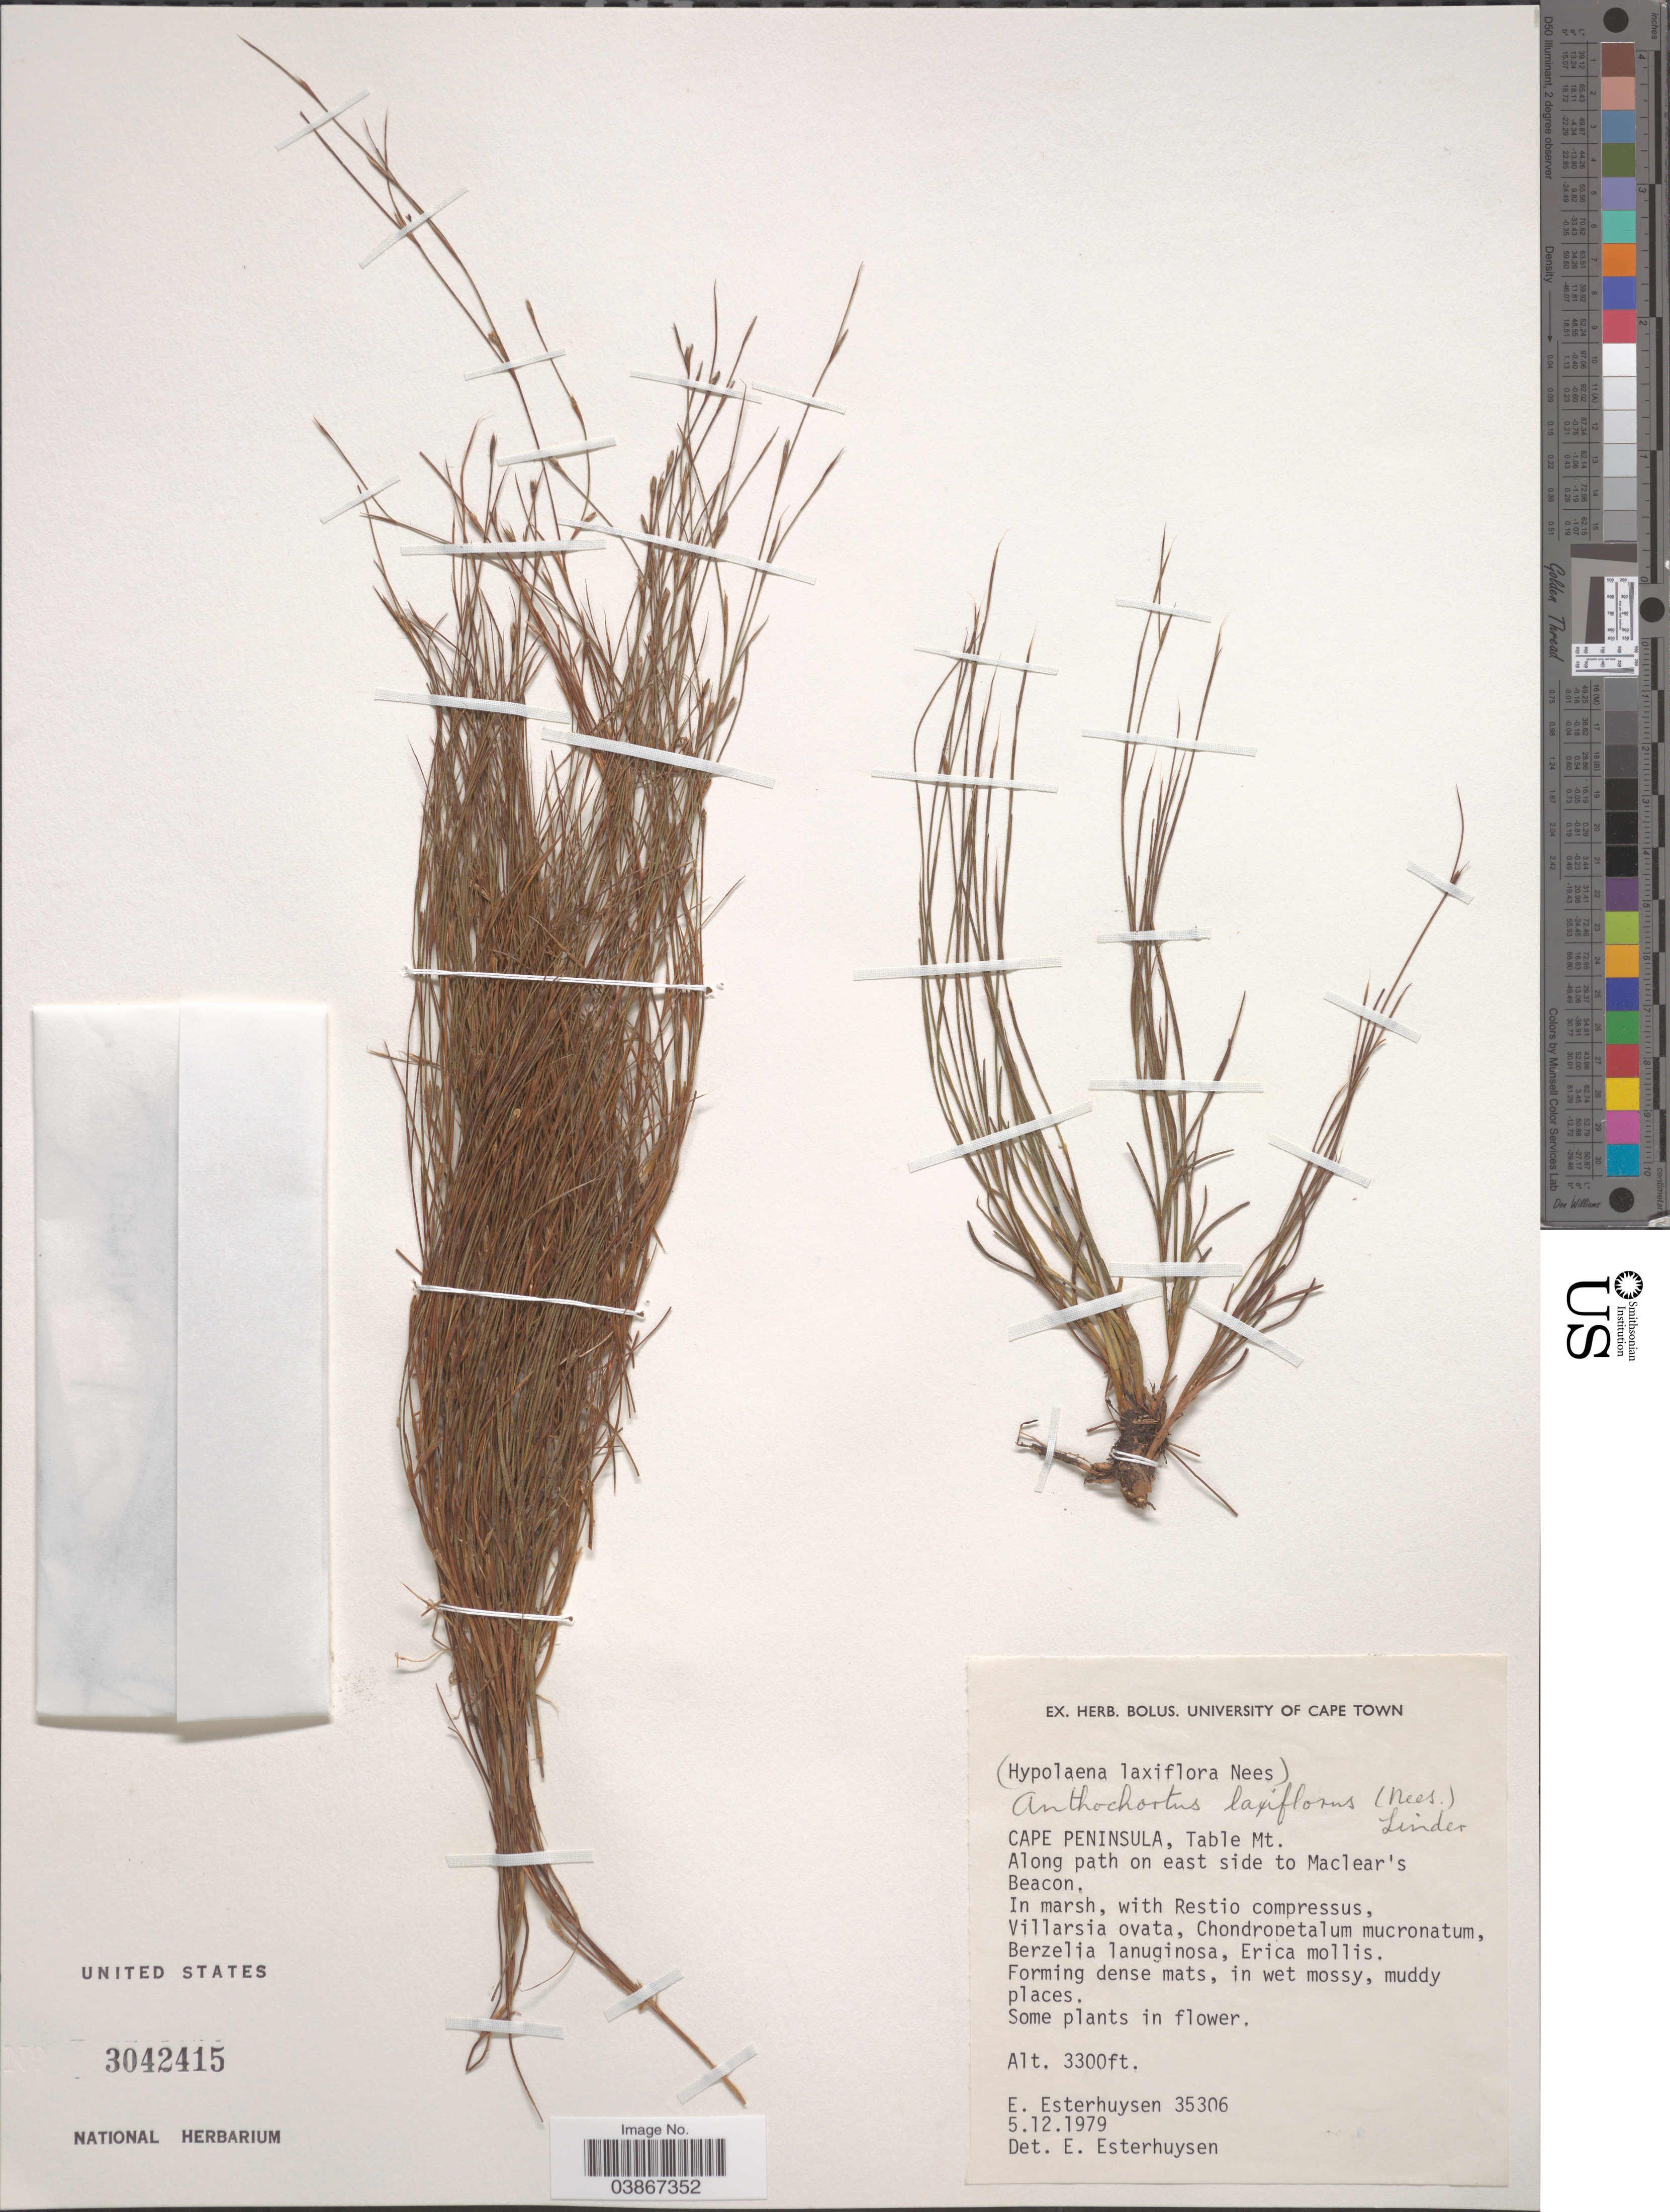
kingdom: Plantae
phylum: Tracheophyta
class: Liliopsida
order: Poales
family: Restionaceae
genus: Anthochortus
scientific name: Anthochortus laxiflorus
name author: (Nees) H.P. Linder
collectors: E. E. Esterhuysen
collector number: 35306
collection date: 1979-12-05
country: South Africa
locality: Cape Peninsula, Table Mt. Along path on east side to Maclear's Beacon.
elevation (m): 1006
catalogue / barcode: US 3042415